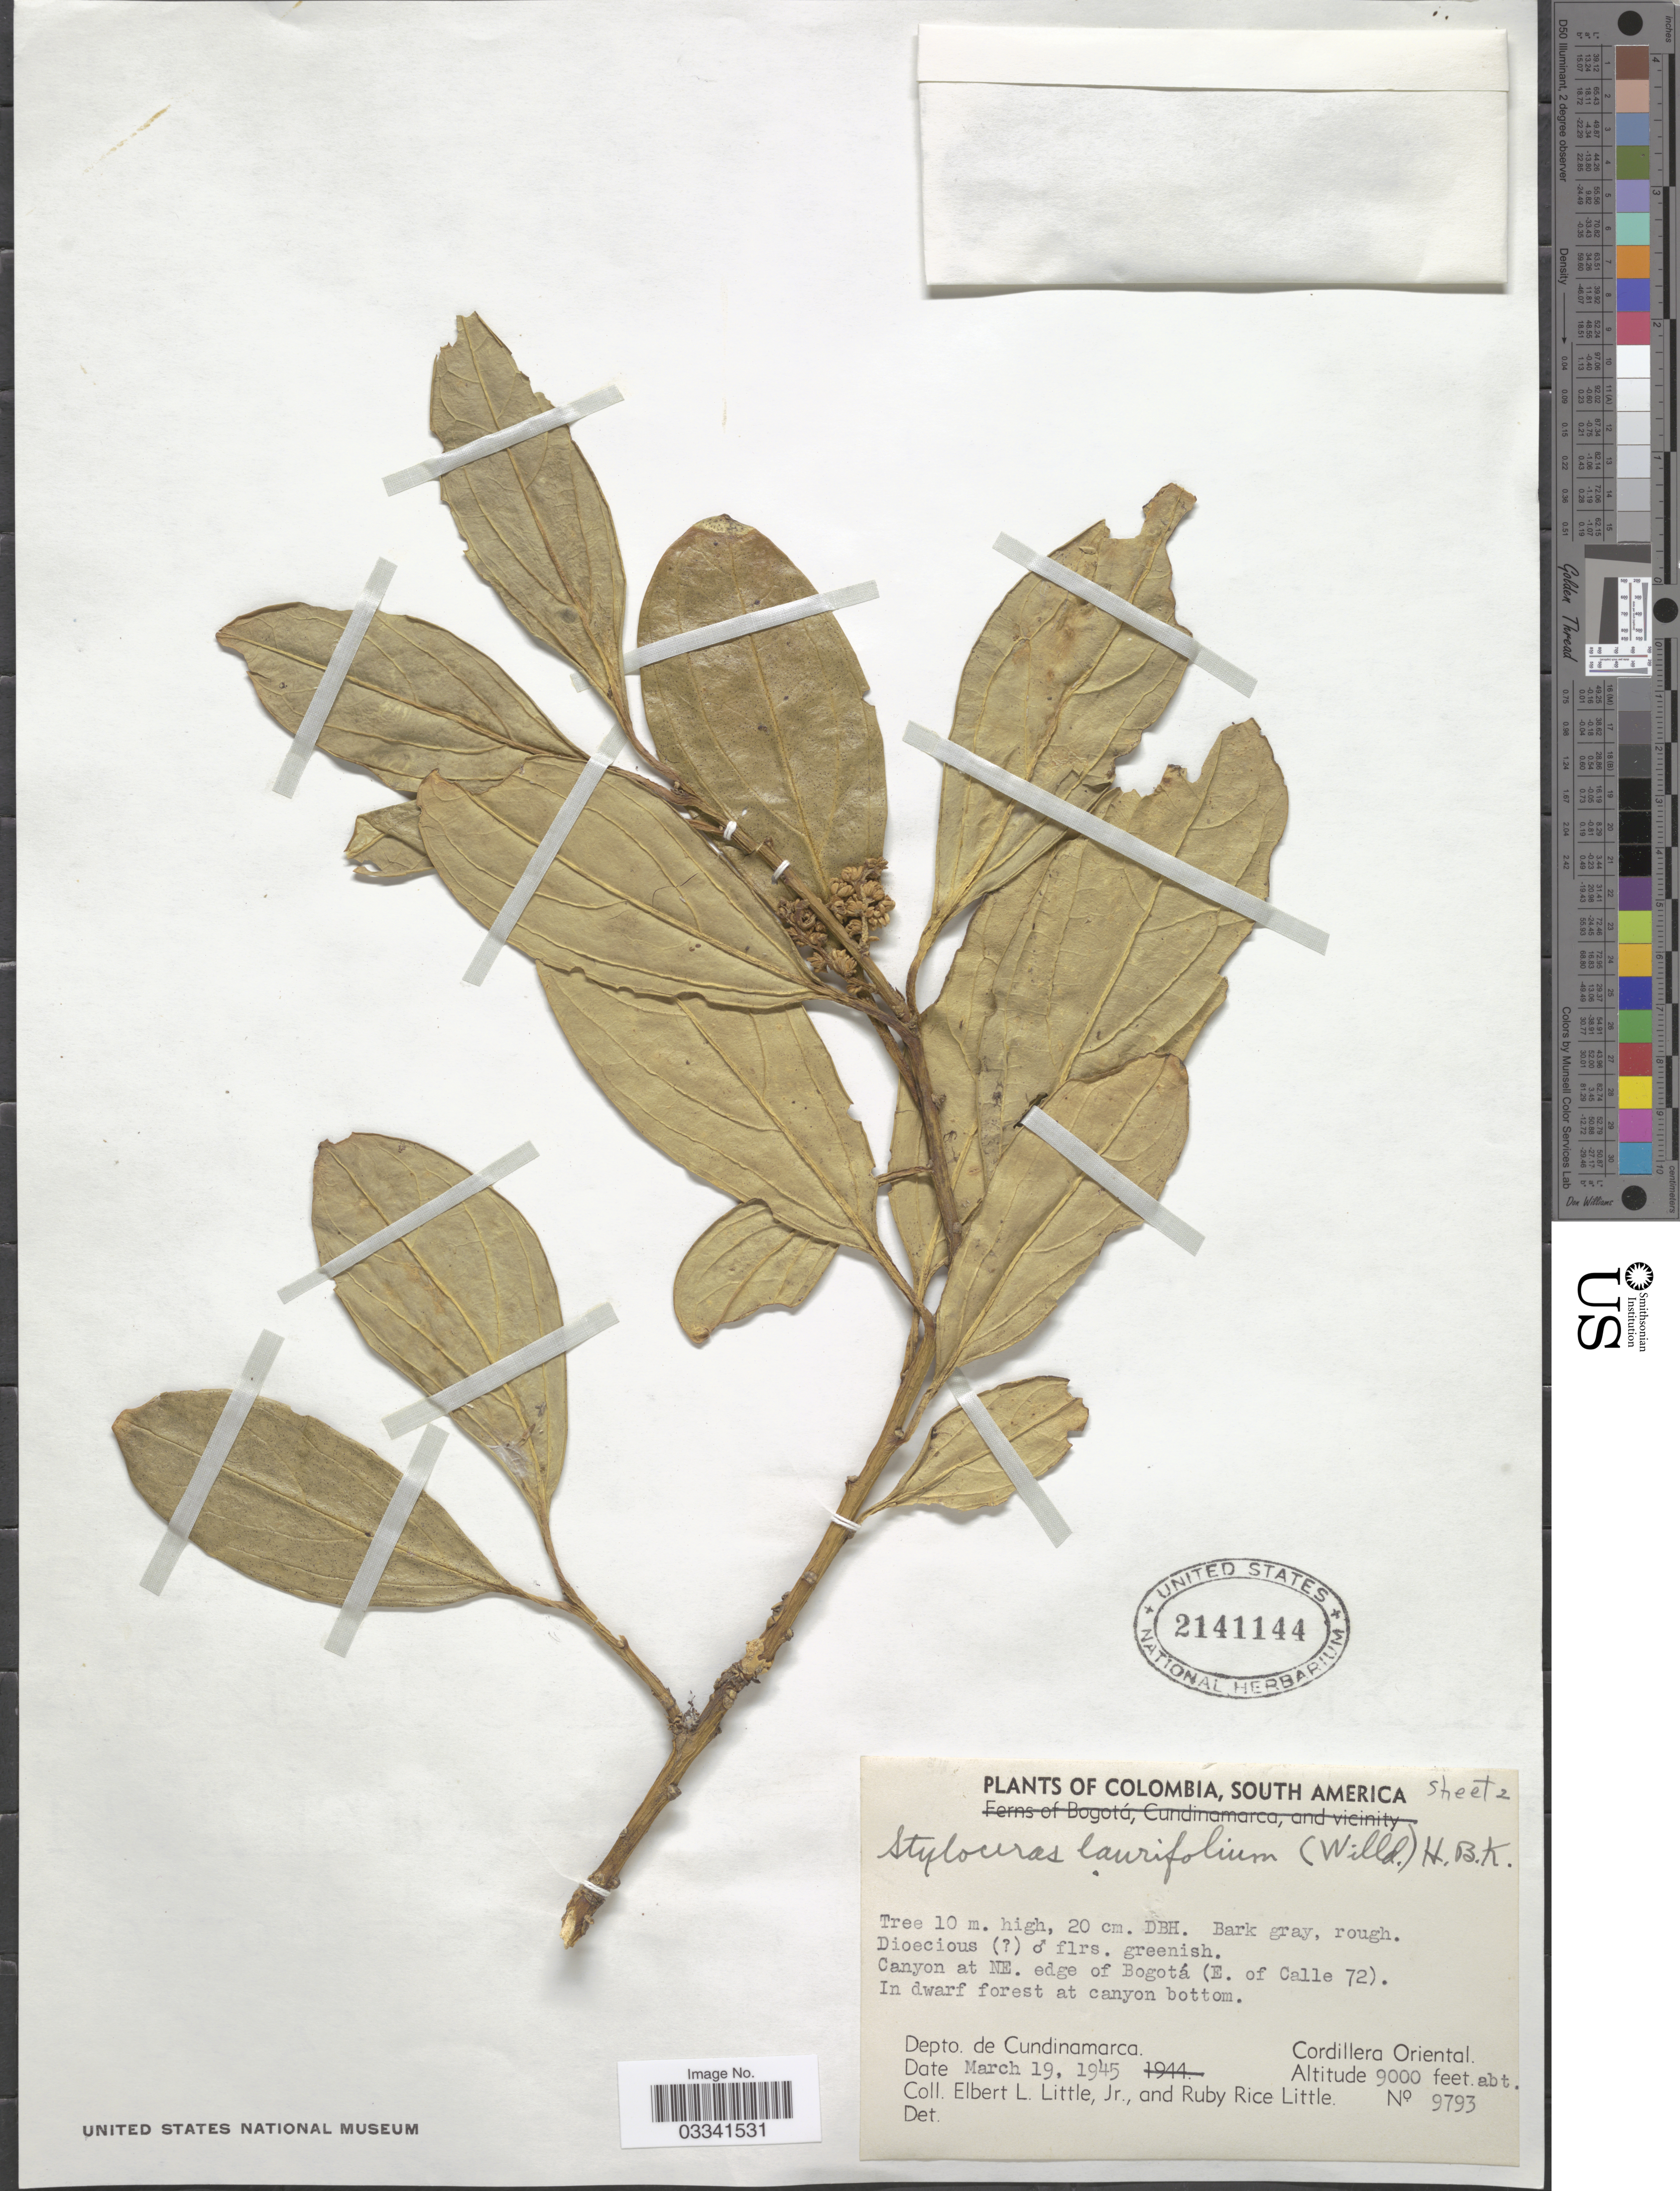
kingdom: Plantae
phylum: Tracheophyta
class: Magnoliopsida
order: Buxales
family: Buxaceae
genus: Styloceras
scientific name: Styloceras laurifolium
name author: (Willd.) Kunth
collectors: E. L. Little & R. R. Little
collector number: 9793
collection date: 1945-03-19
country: Colombia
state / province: Cundinamarca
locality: Canyon at NE. edge of Bogotá (E. of Calle 72). Depto. de Cundinamarca. Cordillera Oriental.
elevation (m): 2743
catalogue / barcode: US 2141144